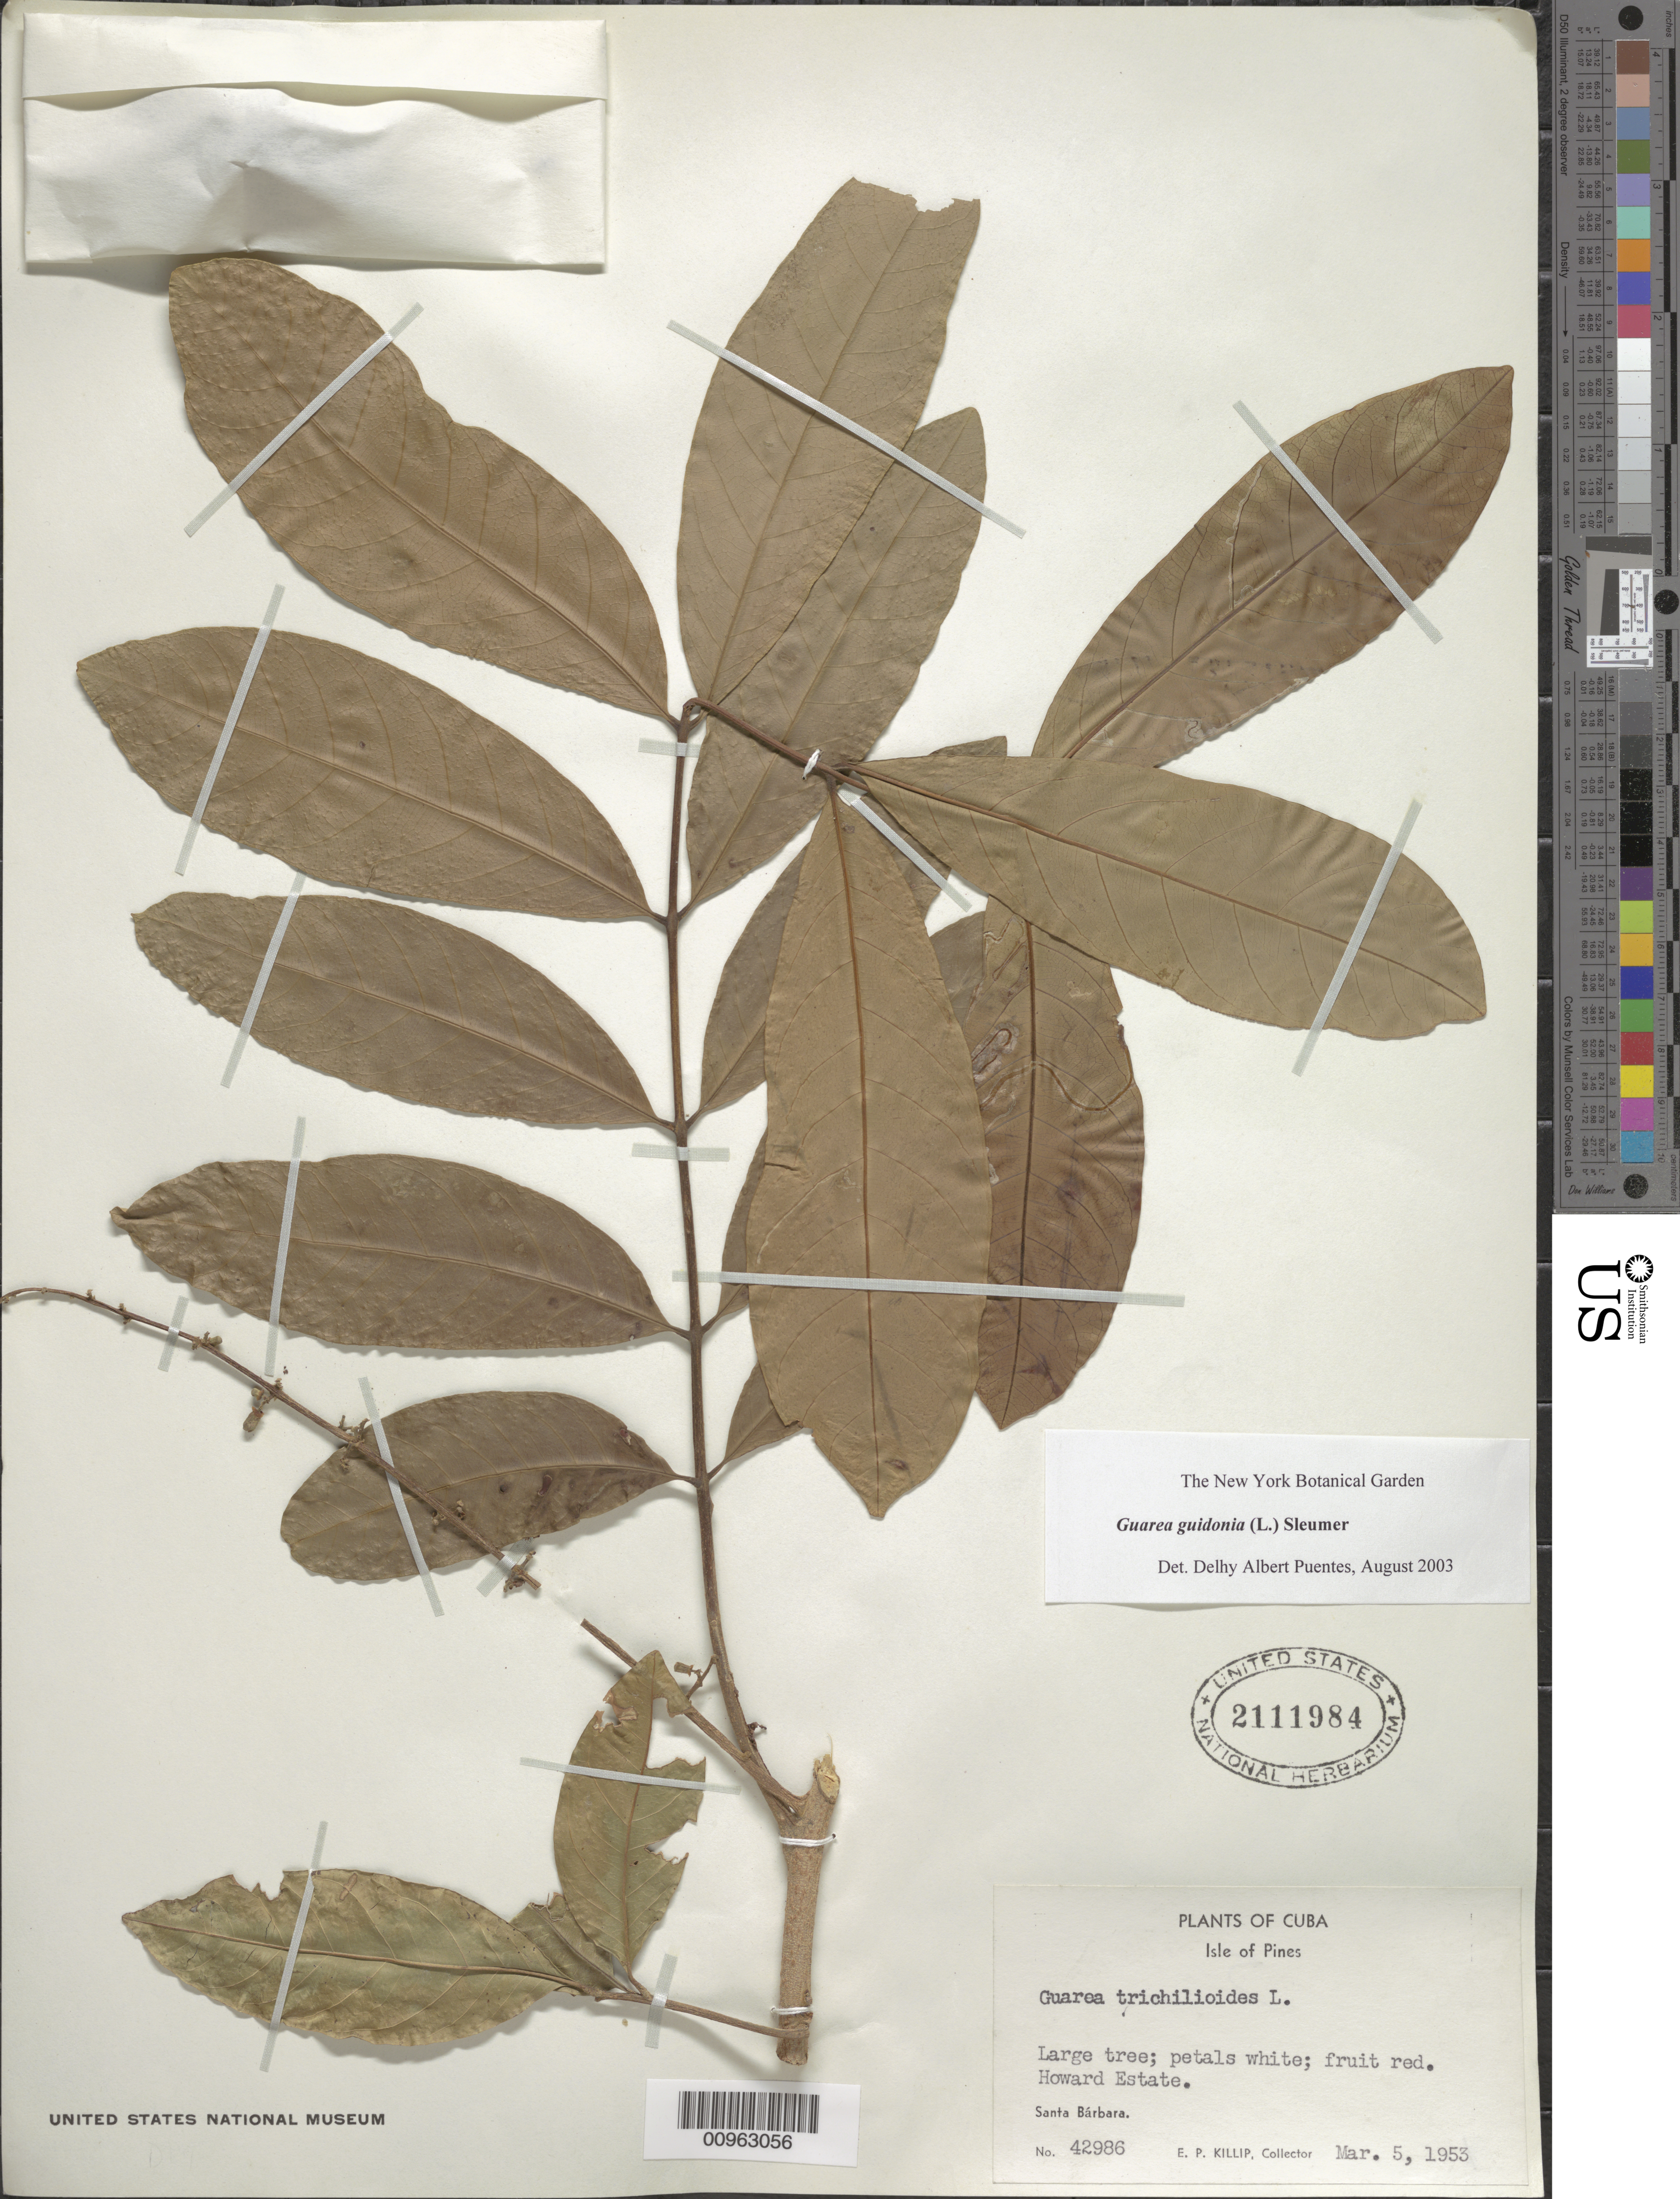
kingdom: Plantae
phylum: Tracheophyta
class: Magnoliopsida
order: Sapindales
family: Meliaceae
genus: Guarea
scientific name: Guarea guidonia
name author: (L.) Sleumer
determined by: Puentes, D. A.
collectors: E. P. Killip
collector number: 42986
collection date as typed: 05 Mar 1953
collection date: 1953-03-05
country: Cuba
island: Isla de la Juventud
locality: Isle of Pines, Santa Bárbara, Howard Estate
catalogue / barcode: US 2111984